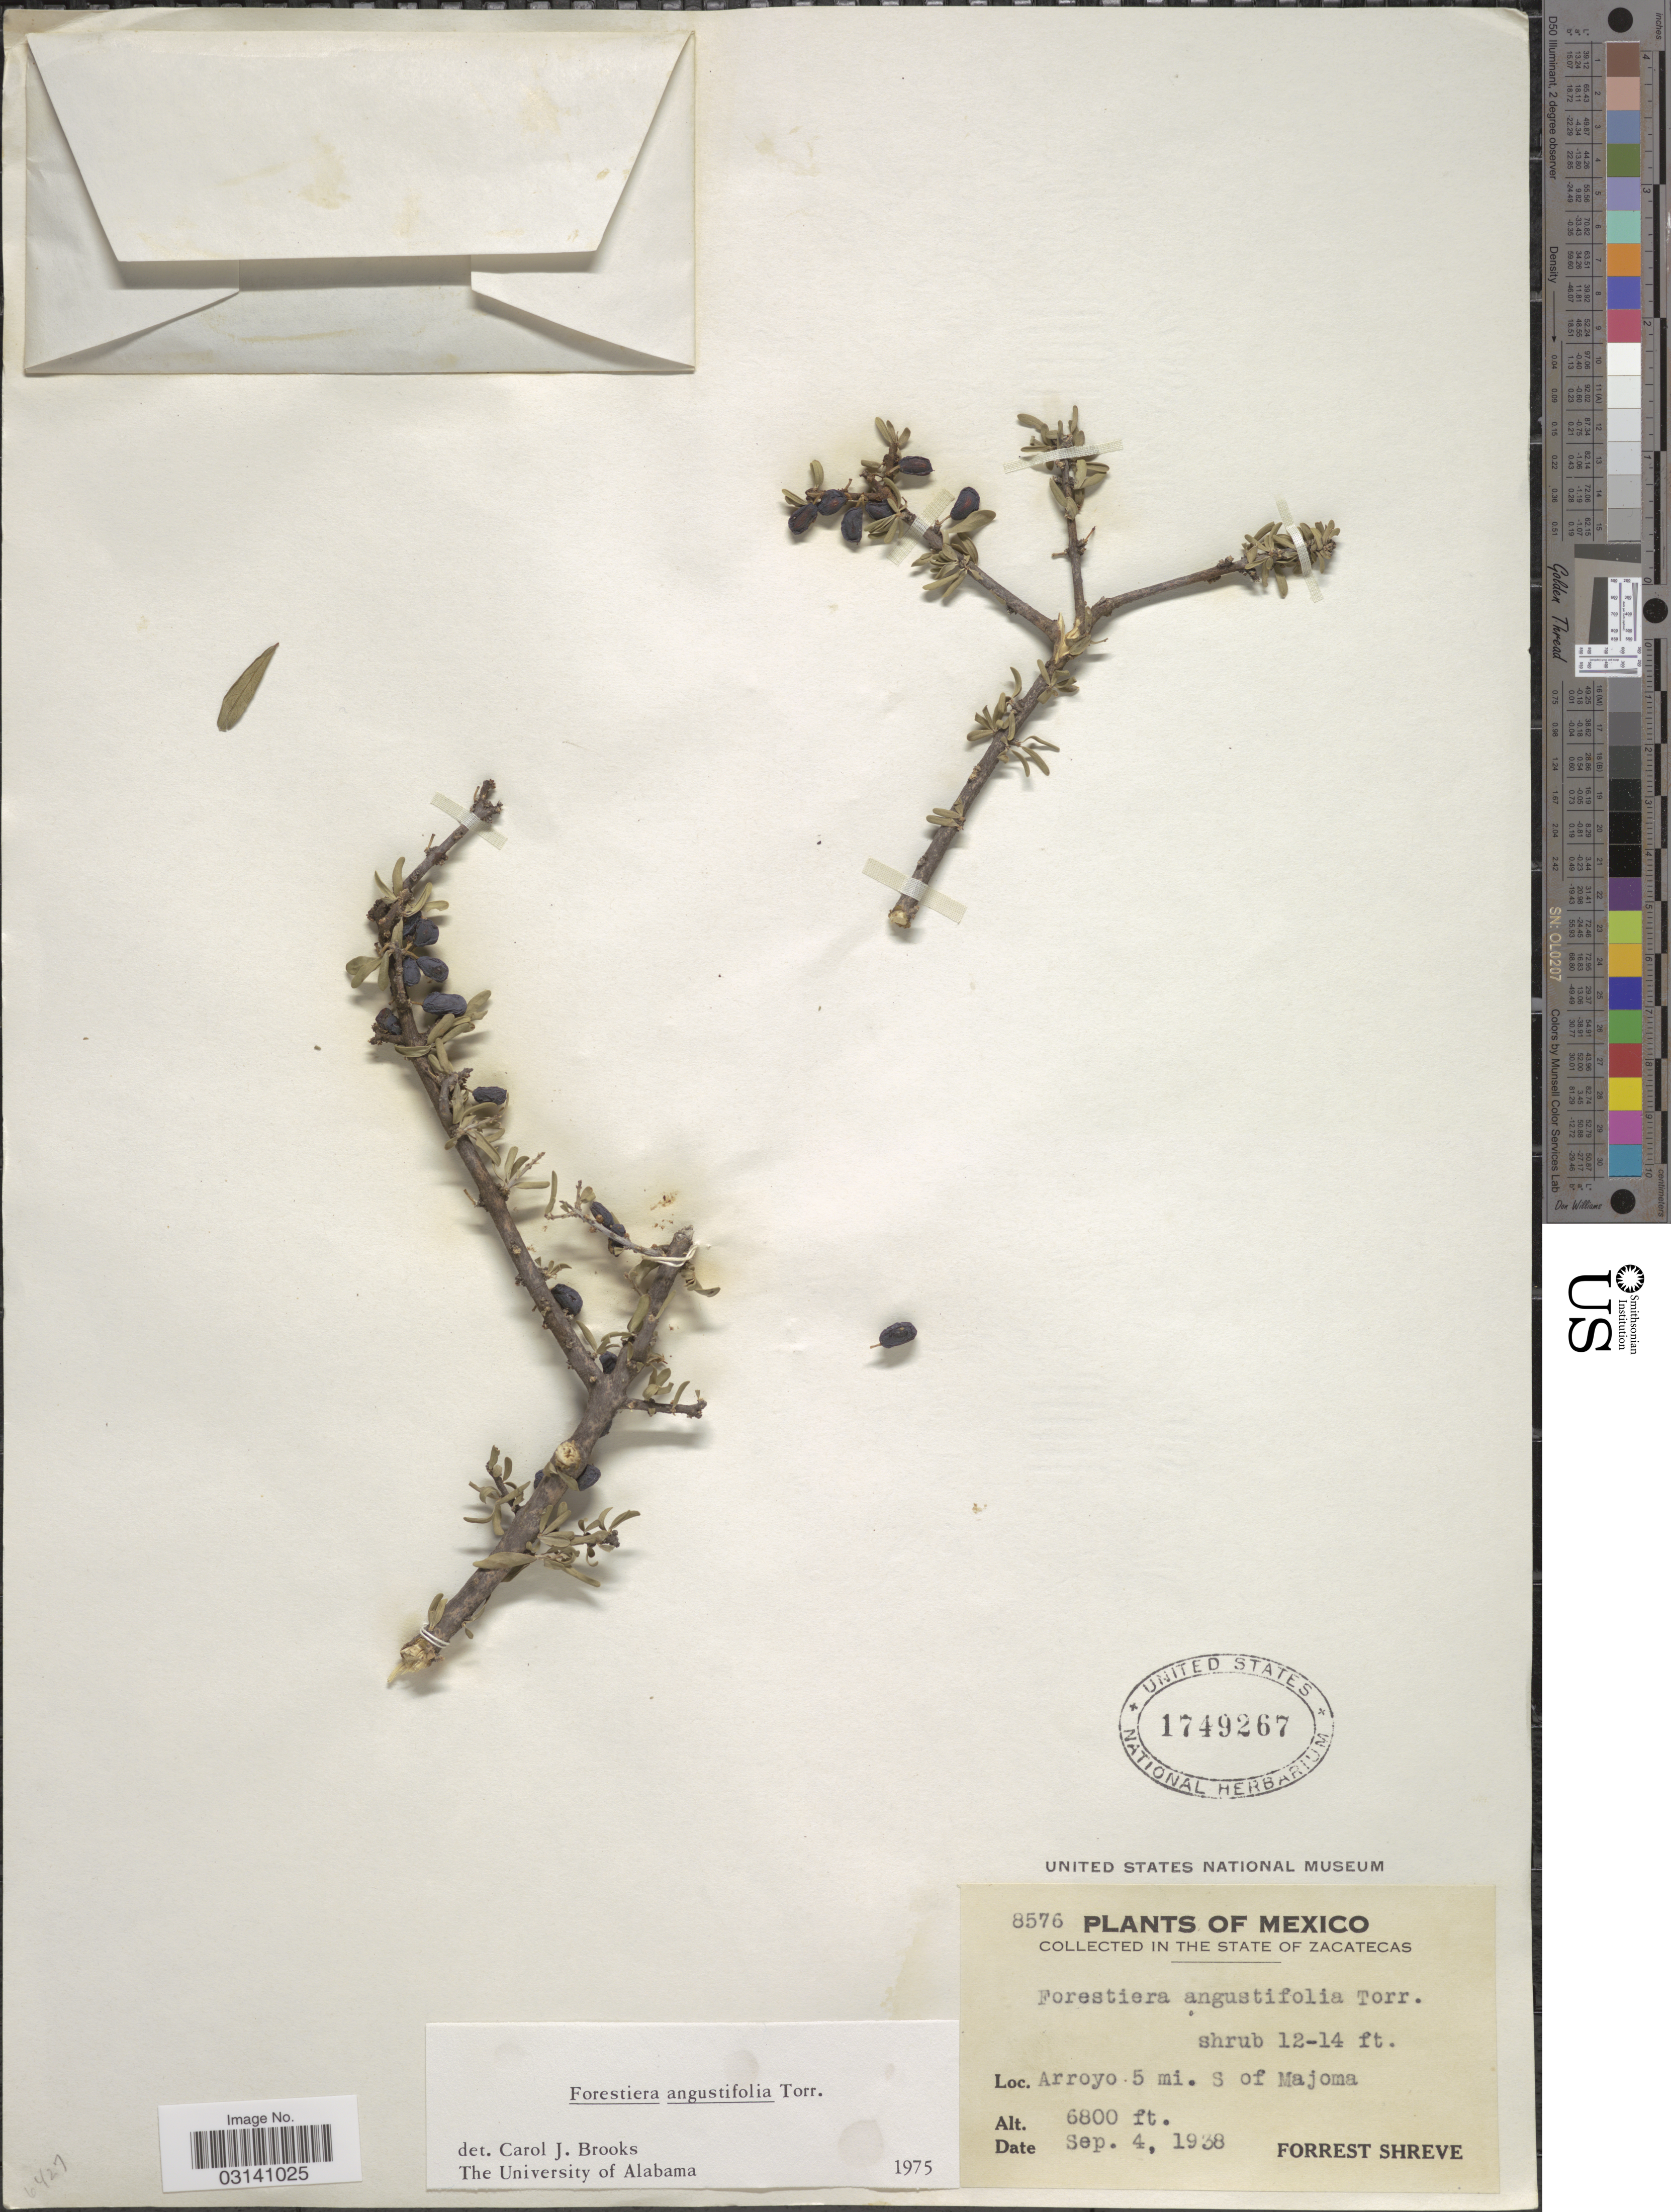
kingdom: Plantae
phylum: Tracheophyta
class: Magnoliopsida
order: Lamiales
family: Oleaceae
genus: Forestiera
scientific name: Forestiera angustifolia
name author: Torr.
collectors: F. Shreve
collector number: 8576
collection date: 1938-09-04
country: Mexico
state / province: Zacatecas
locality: Arroyo 5 mi. S of Majoma.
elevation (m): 2073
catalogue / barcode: US 1749267